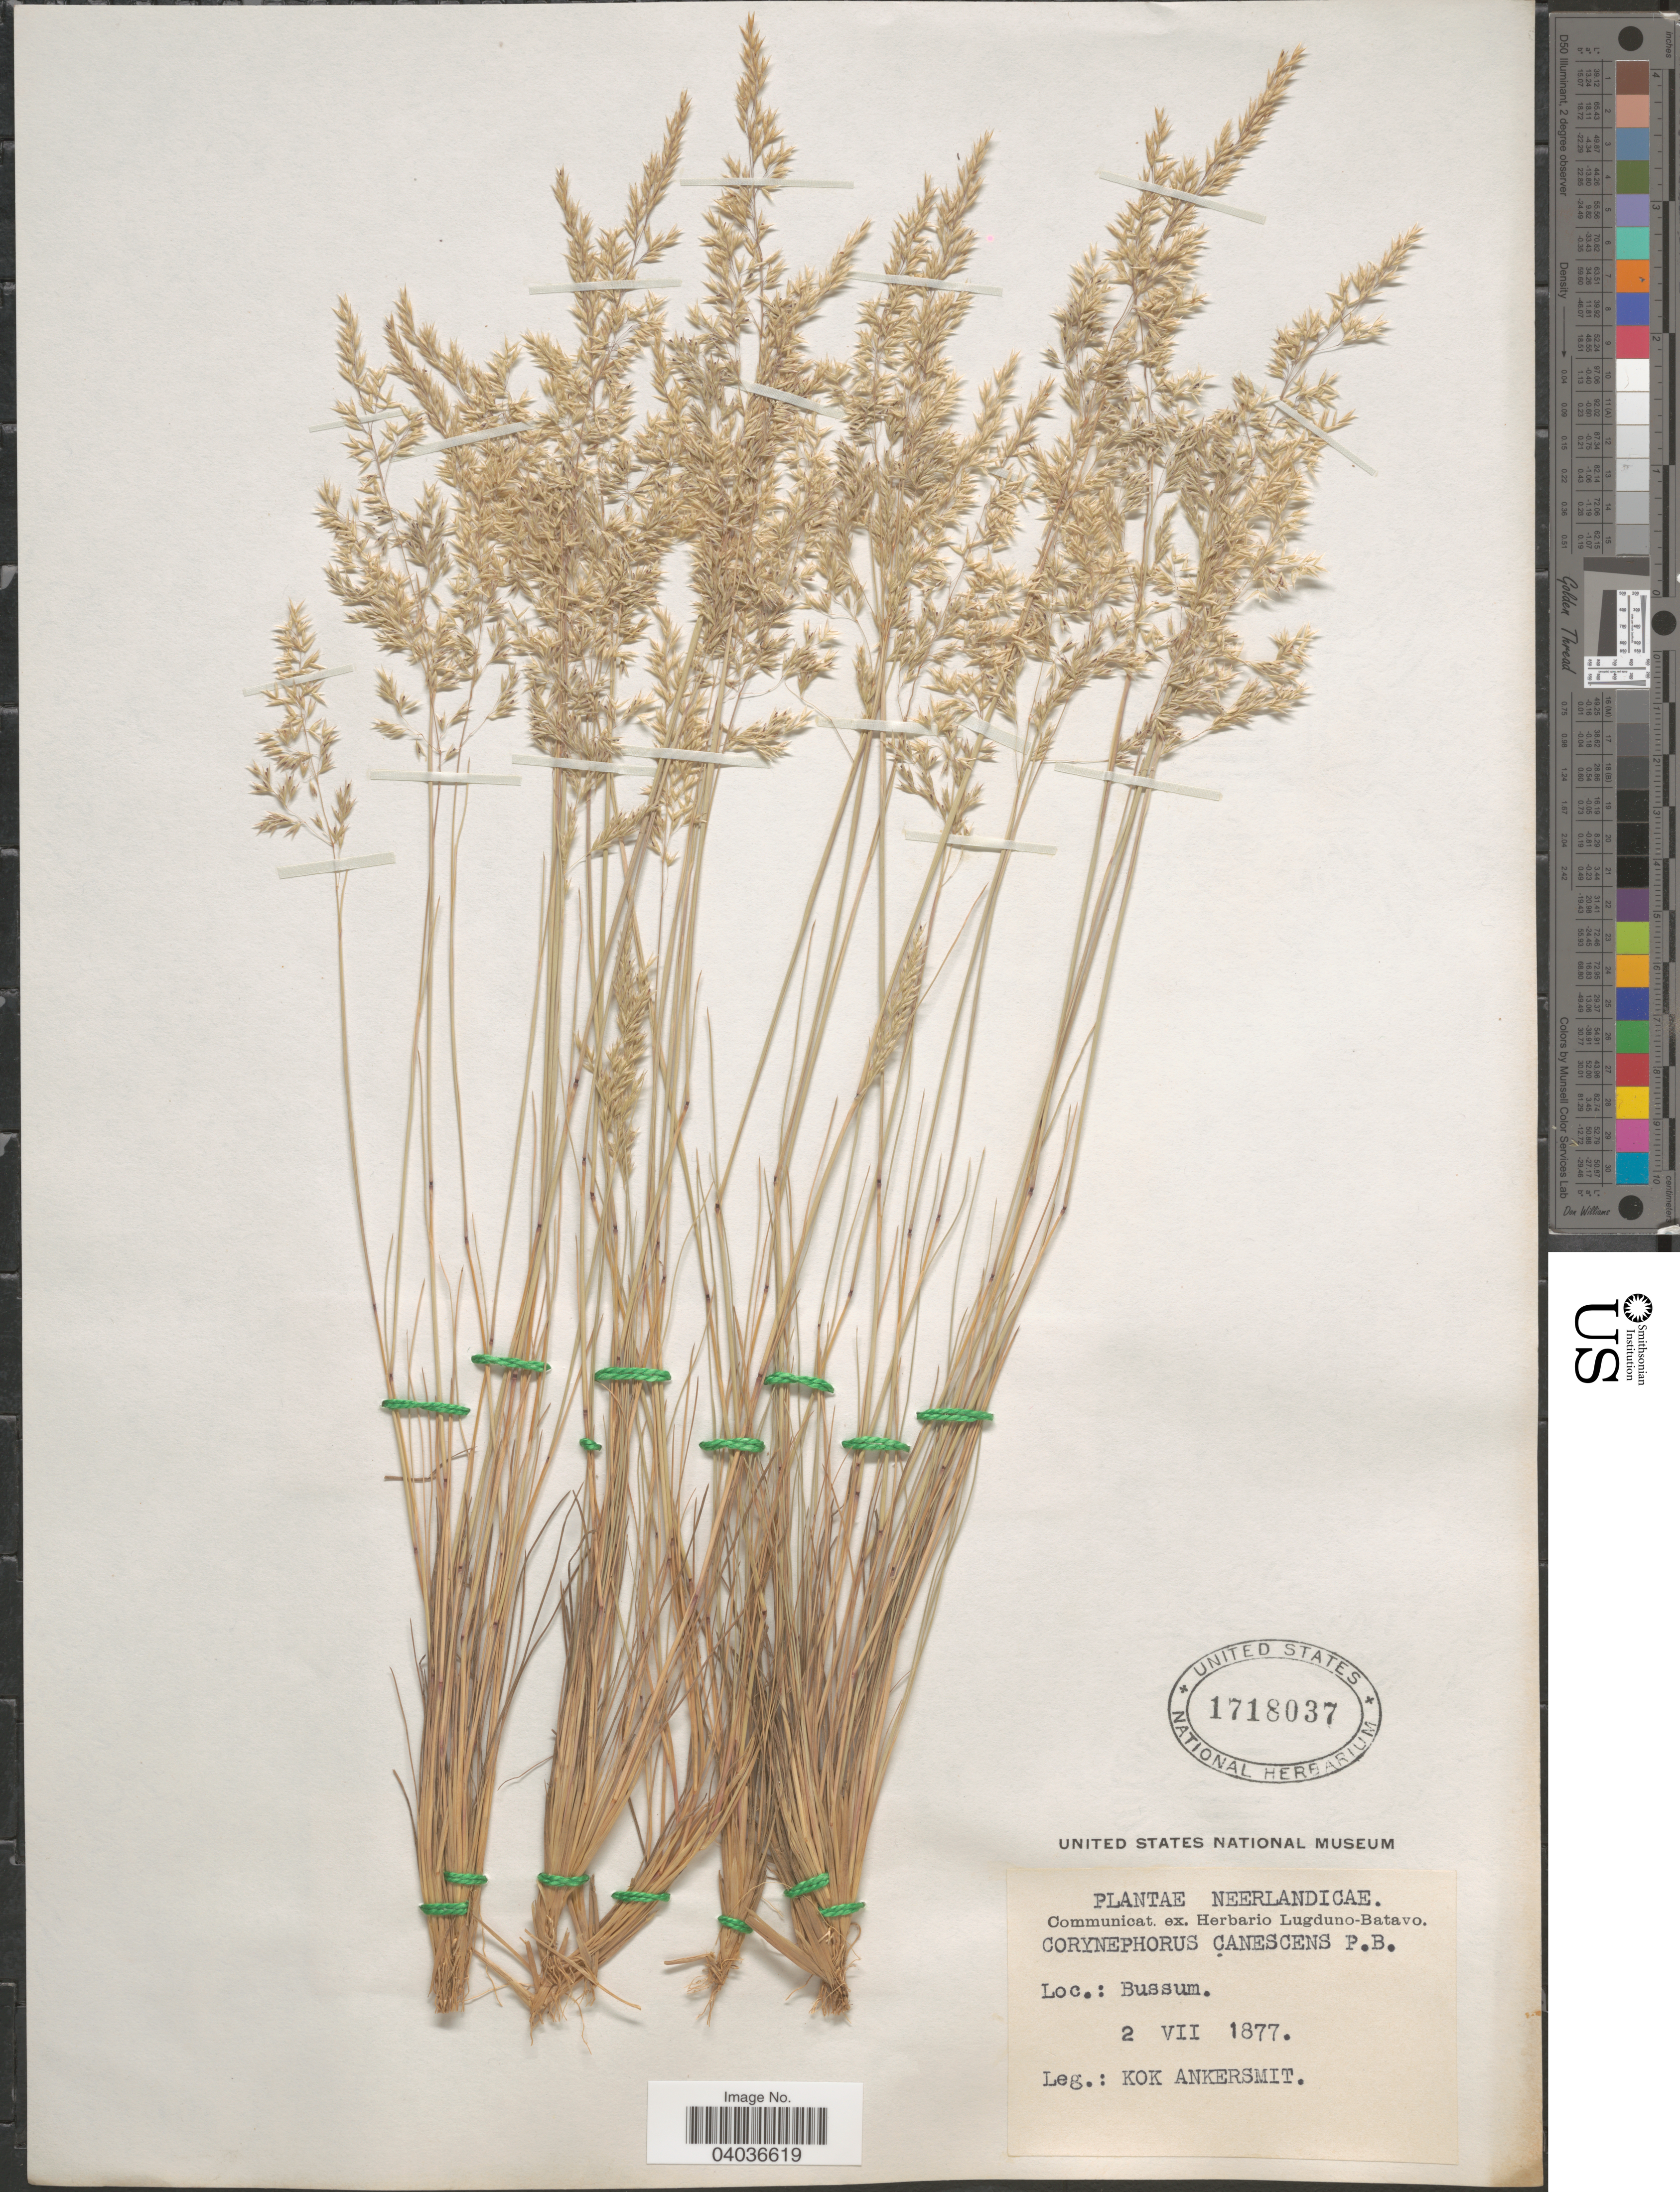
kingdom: Plantae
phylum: Tracheophyta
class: Liliopsida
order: Poales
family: Poaceae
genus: Corynephorus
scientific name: Corynephorus canescens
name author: (L, MEL) P. Beauv.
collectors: Kok Ankersmit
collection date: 1877-07-02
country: Netherlands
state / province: Noord Holland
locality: Neerlandicae. Bussum.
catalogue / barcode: US 1718037